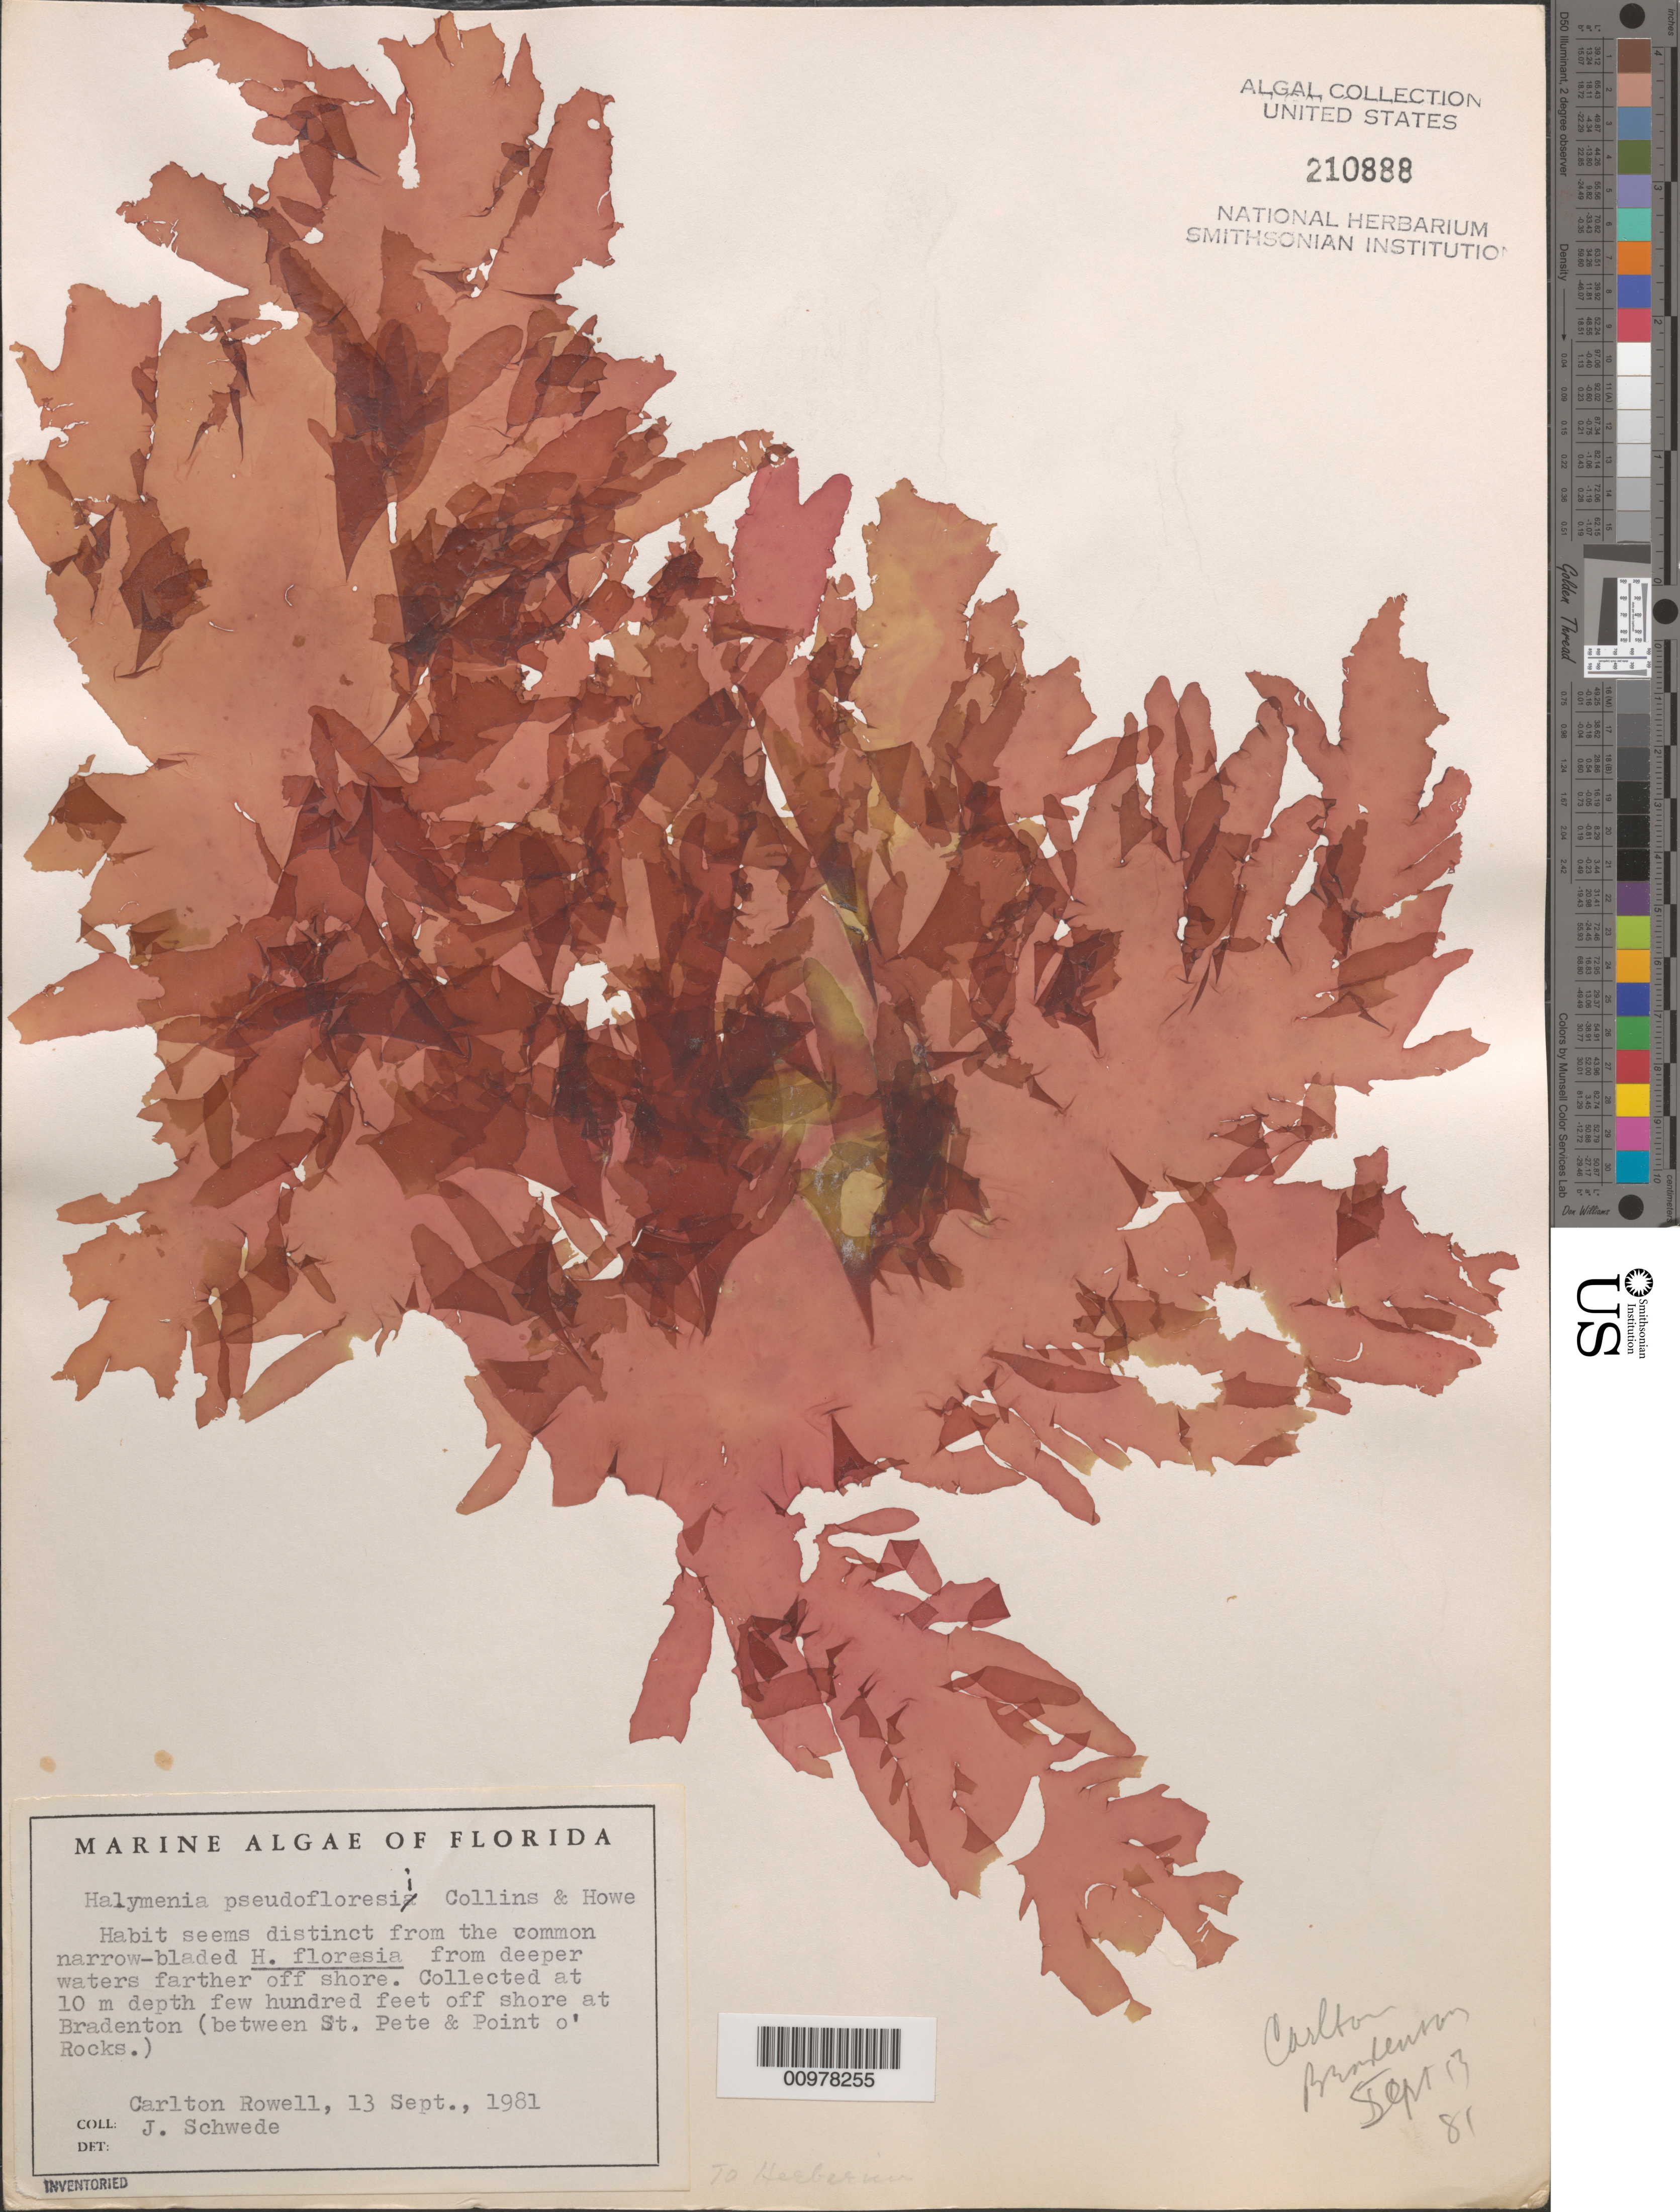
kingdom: Plantae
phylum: Rhodophyta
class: Florideophyceae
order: Halymeniales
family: Halymeniaceae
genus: Halymenia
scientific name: Halymenia pseudofloresia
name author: Collins & M. Howe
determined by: Schwede, John G.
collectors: C. Rowell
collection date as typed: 13 Sep 1981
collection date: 1981-09-13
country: United States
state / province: Florida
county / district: Manatee County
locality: Off Bradenton between St. Petersburg and Point Of Rocks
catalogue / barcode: US 210888